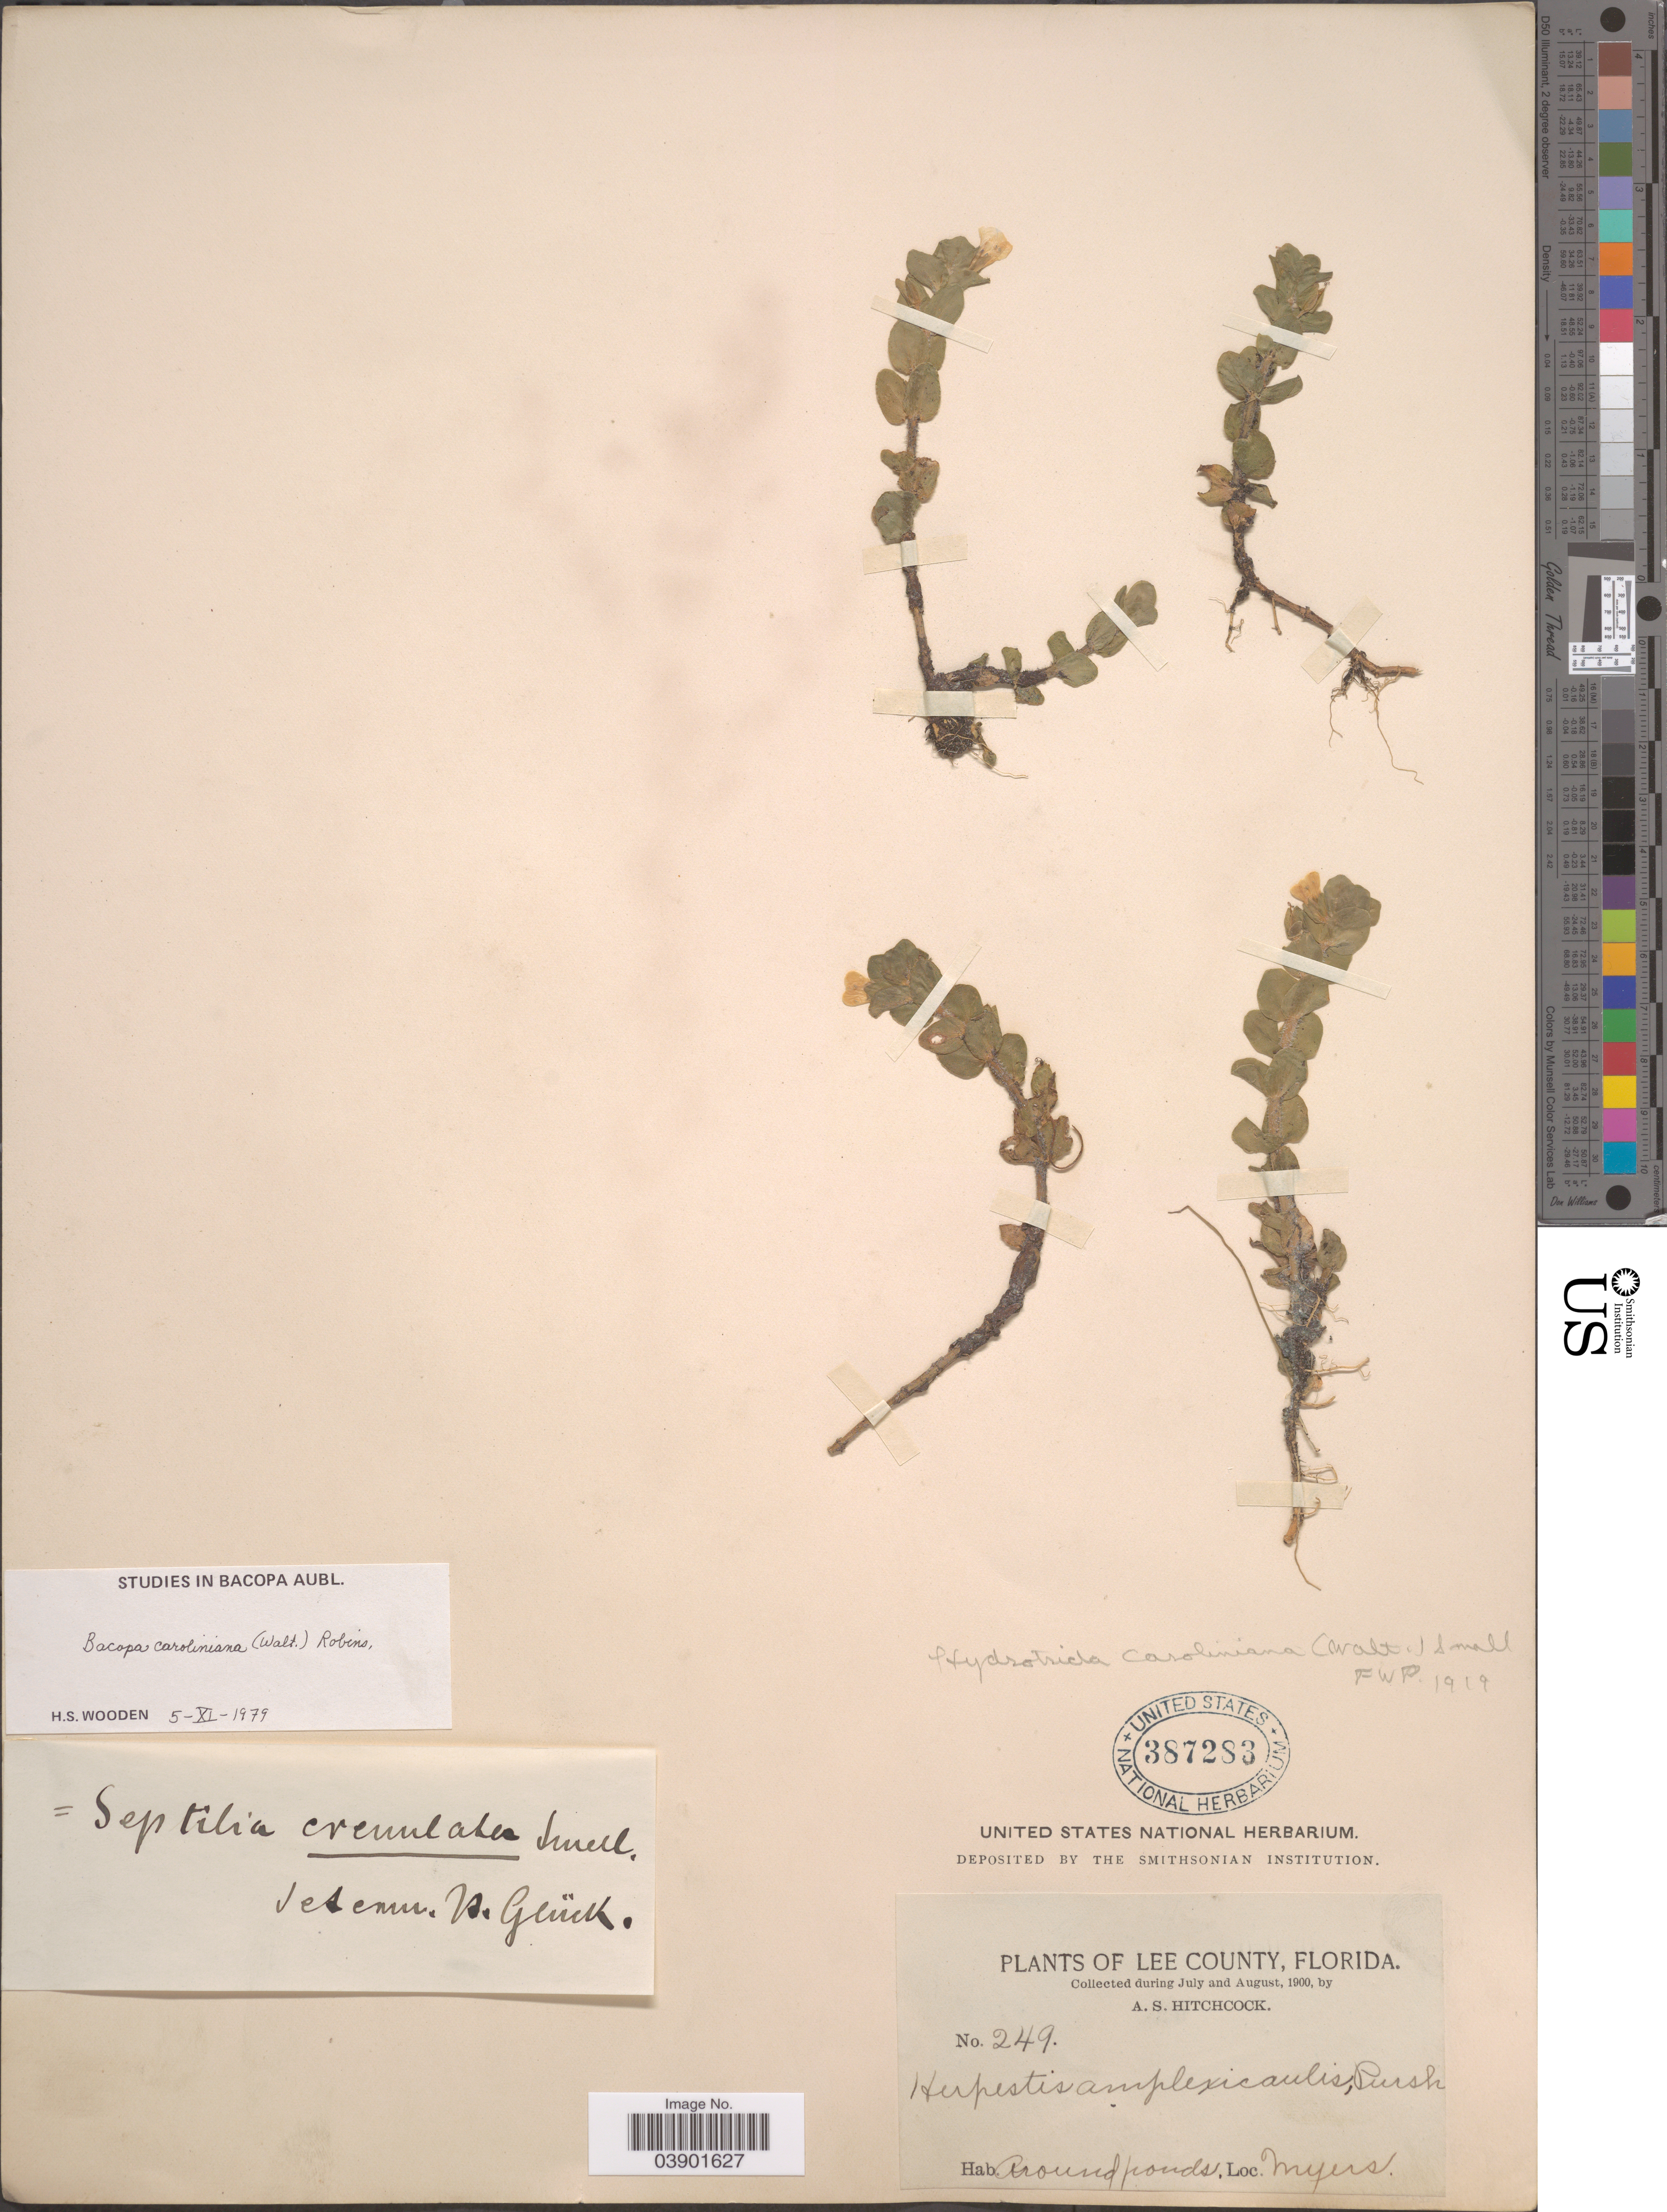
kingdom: Plantae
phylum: Tracheophyta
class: Magnoliopsida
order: Lamiales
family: Plantaginaceae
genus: Bacopa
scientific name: Bacopa caroliniana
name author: (Walter) B.L. Rob.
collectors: A. S. Hitchcock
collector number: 249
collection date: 1900-07/1900-08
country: United States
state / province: Florida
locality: Lee County. Myers.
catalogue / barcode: US 387283